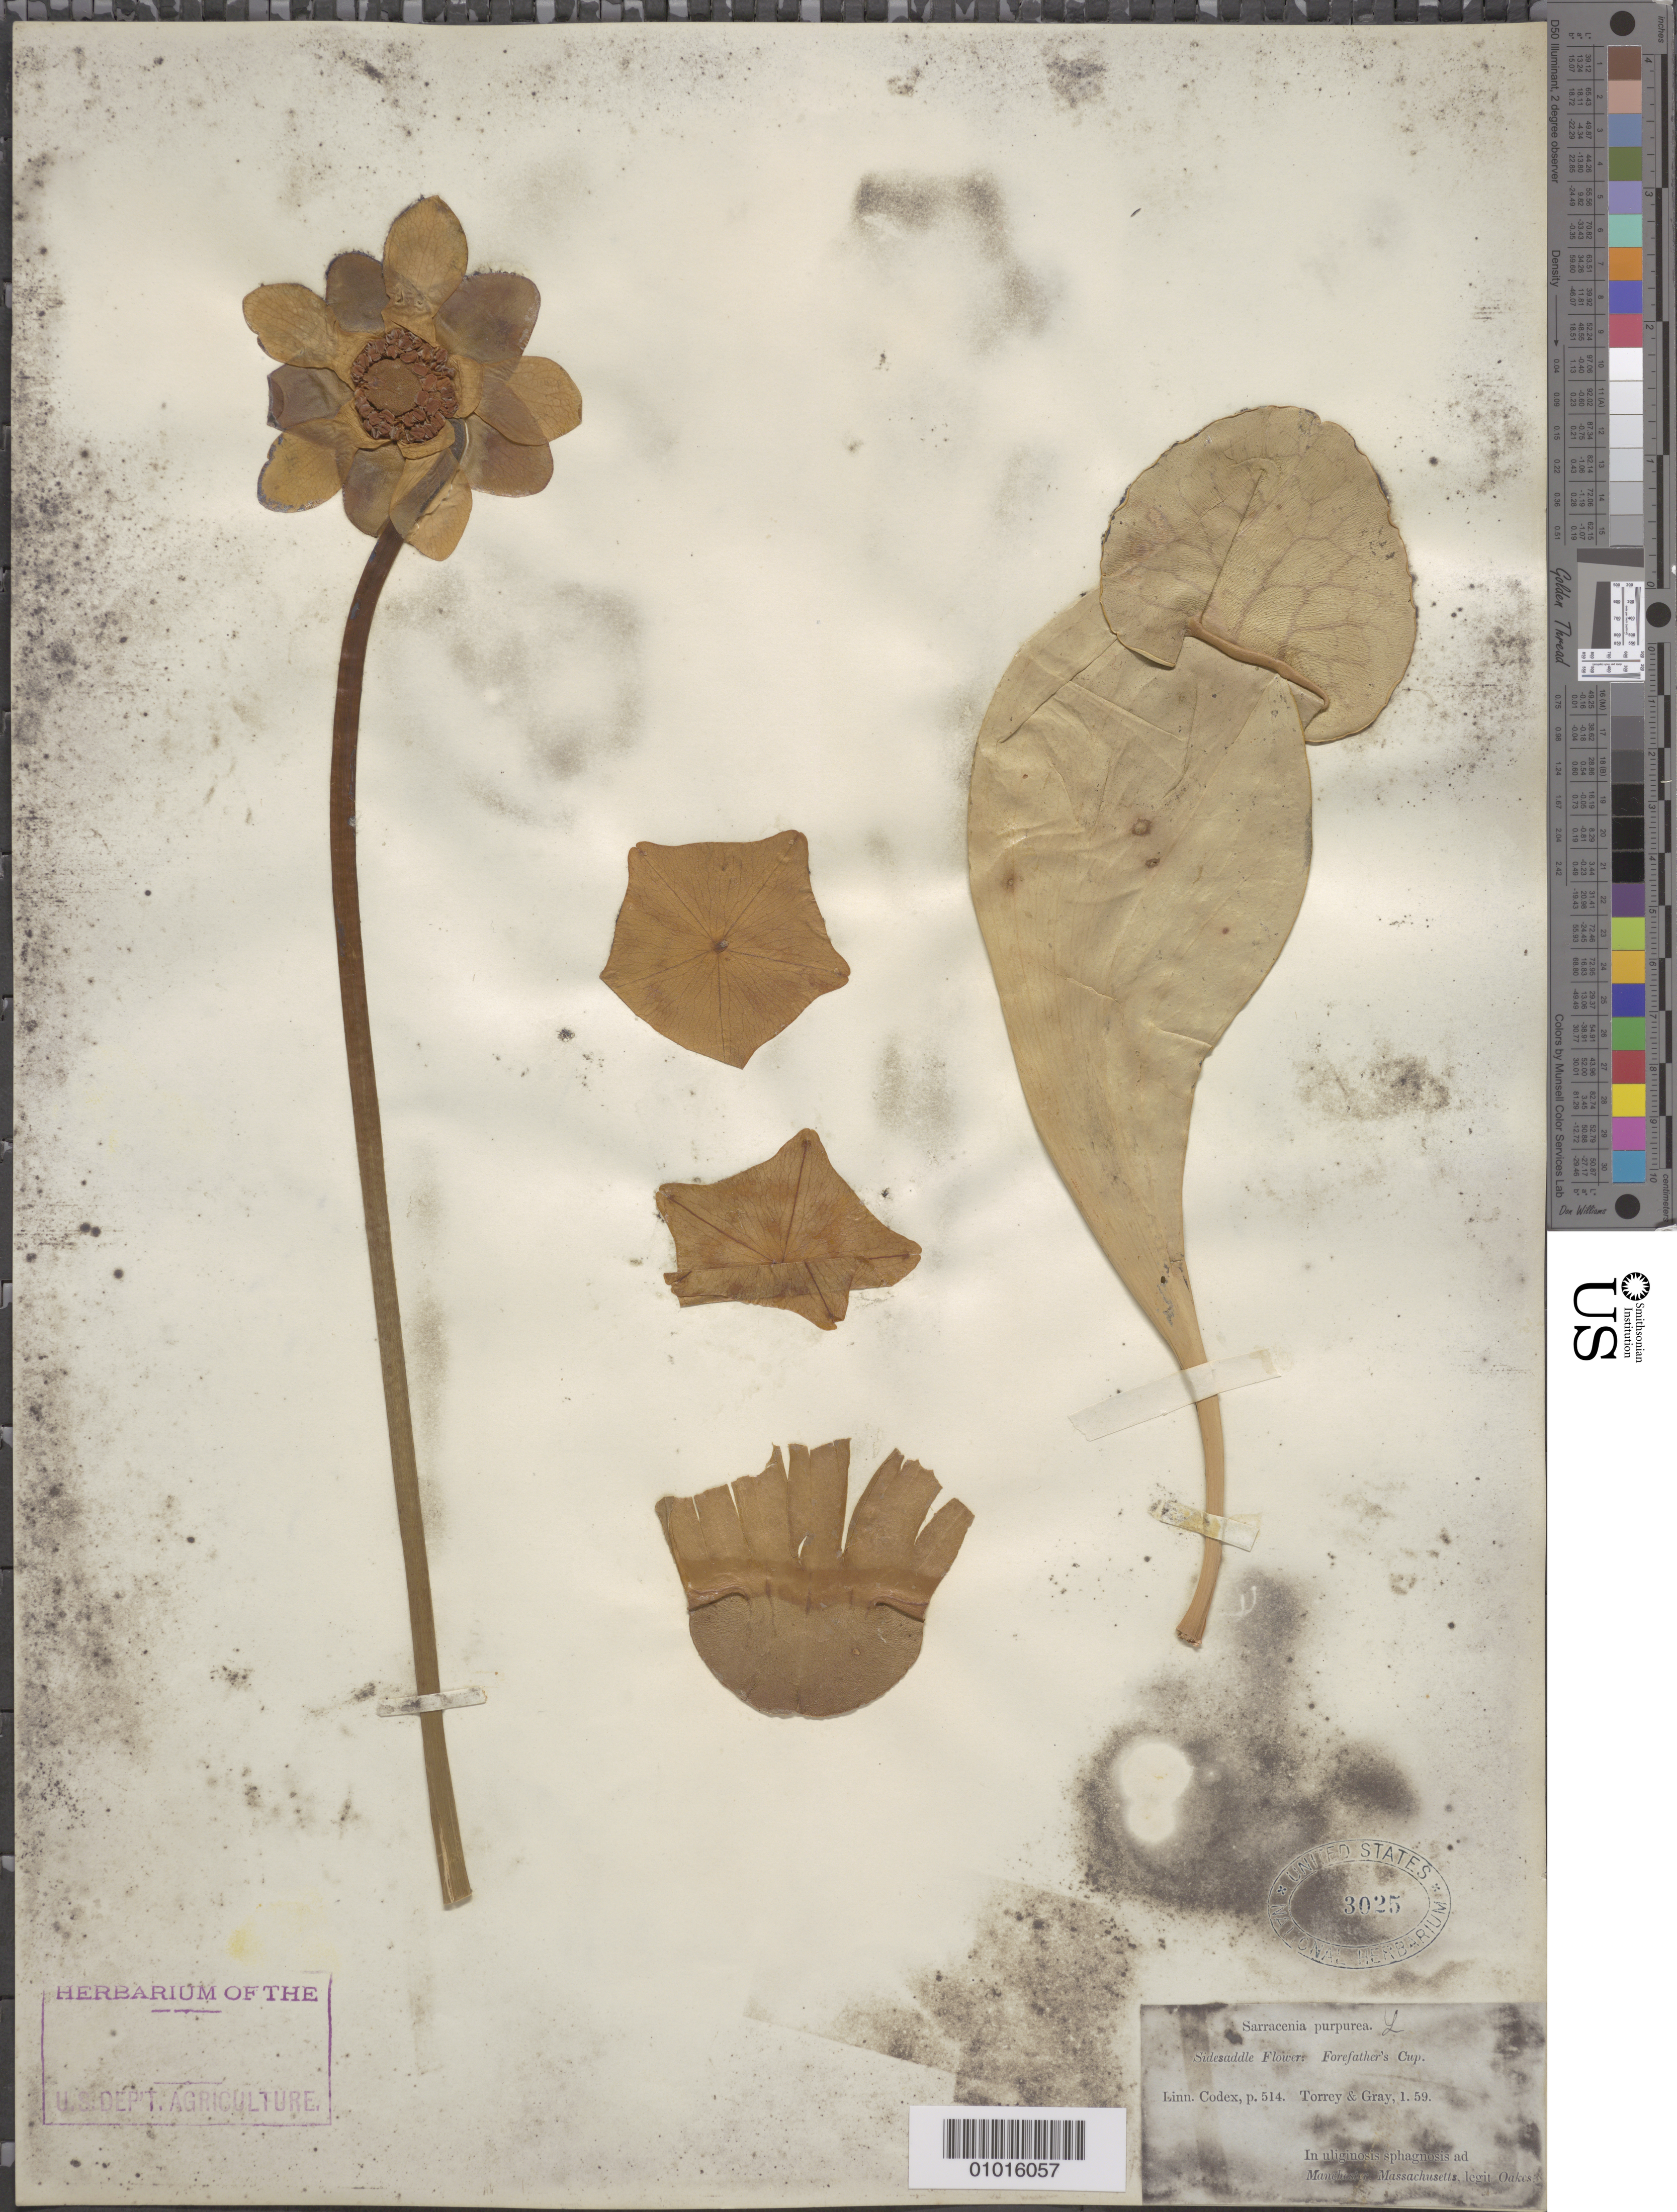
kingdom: Plantae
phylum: Tracheophyta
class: Magnoliopsida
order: Ericales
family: Sarraceniaceae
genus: Sarracenia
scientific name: Sarracenia purpurea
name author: L.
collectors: -. Oakes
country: United States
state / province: Massachusetts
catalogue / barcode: US 3025